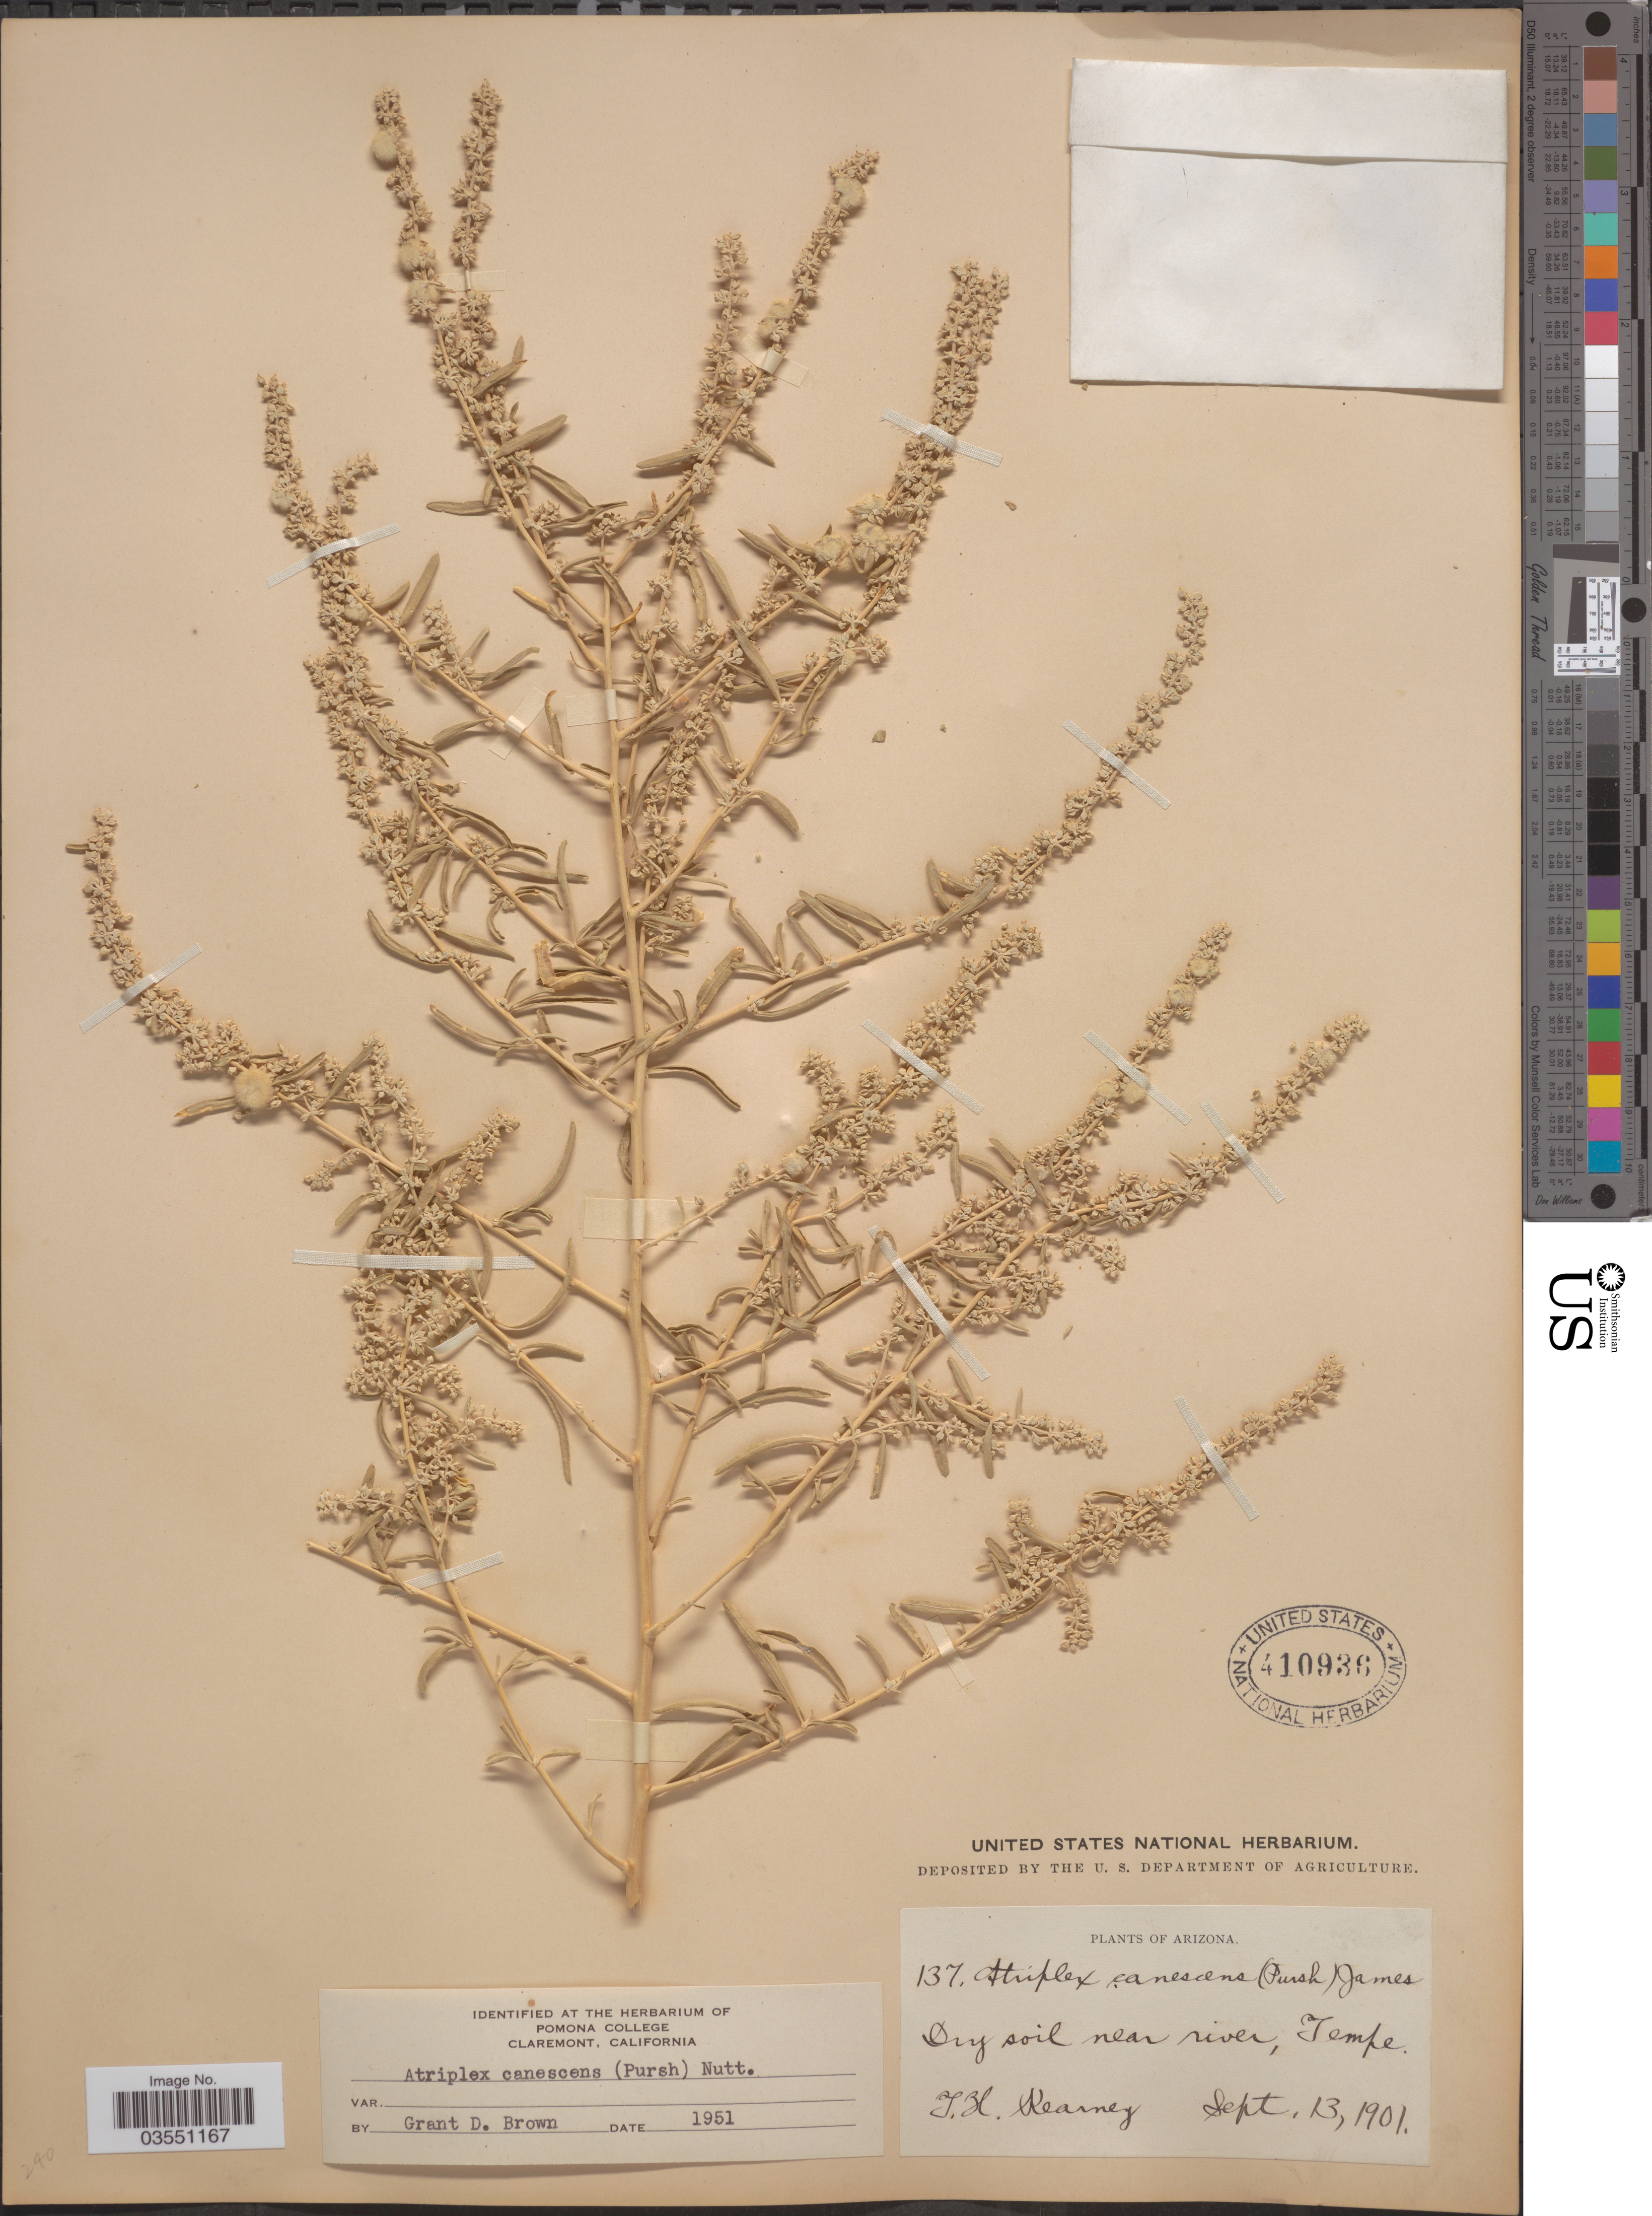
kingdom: Plantae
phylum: Tracheophyta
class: Magnoliopsida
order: Caryophyllales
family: Amaranthaceae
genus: Atriplex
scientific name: Atriplex canescens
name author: (Pursh) Nutt.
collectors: T. H. Kearney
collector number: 137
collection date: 1901-09-13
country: United States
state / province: Arizona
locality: Dry soil near river, Tempe.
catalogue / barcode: US 410936